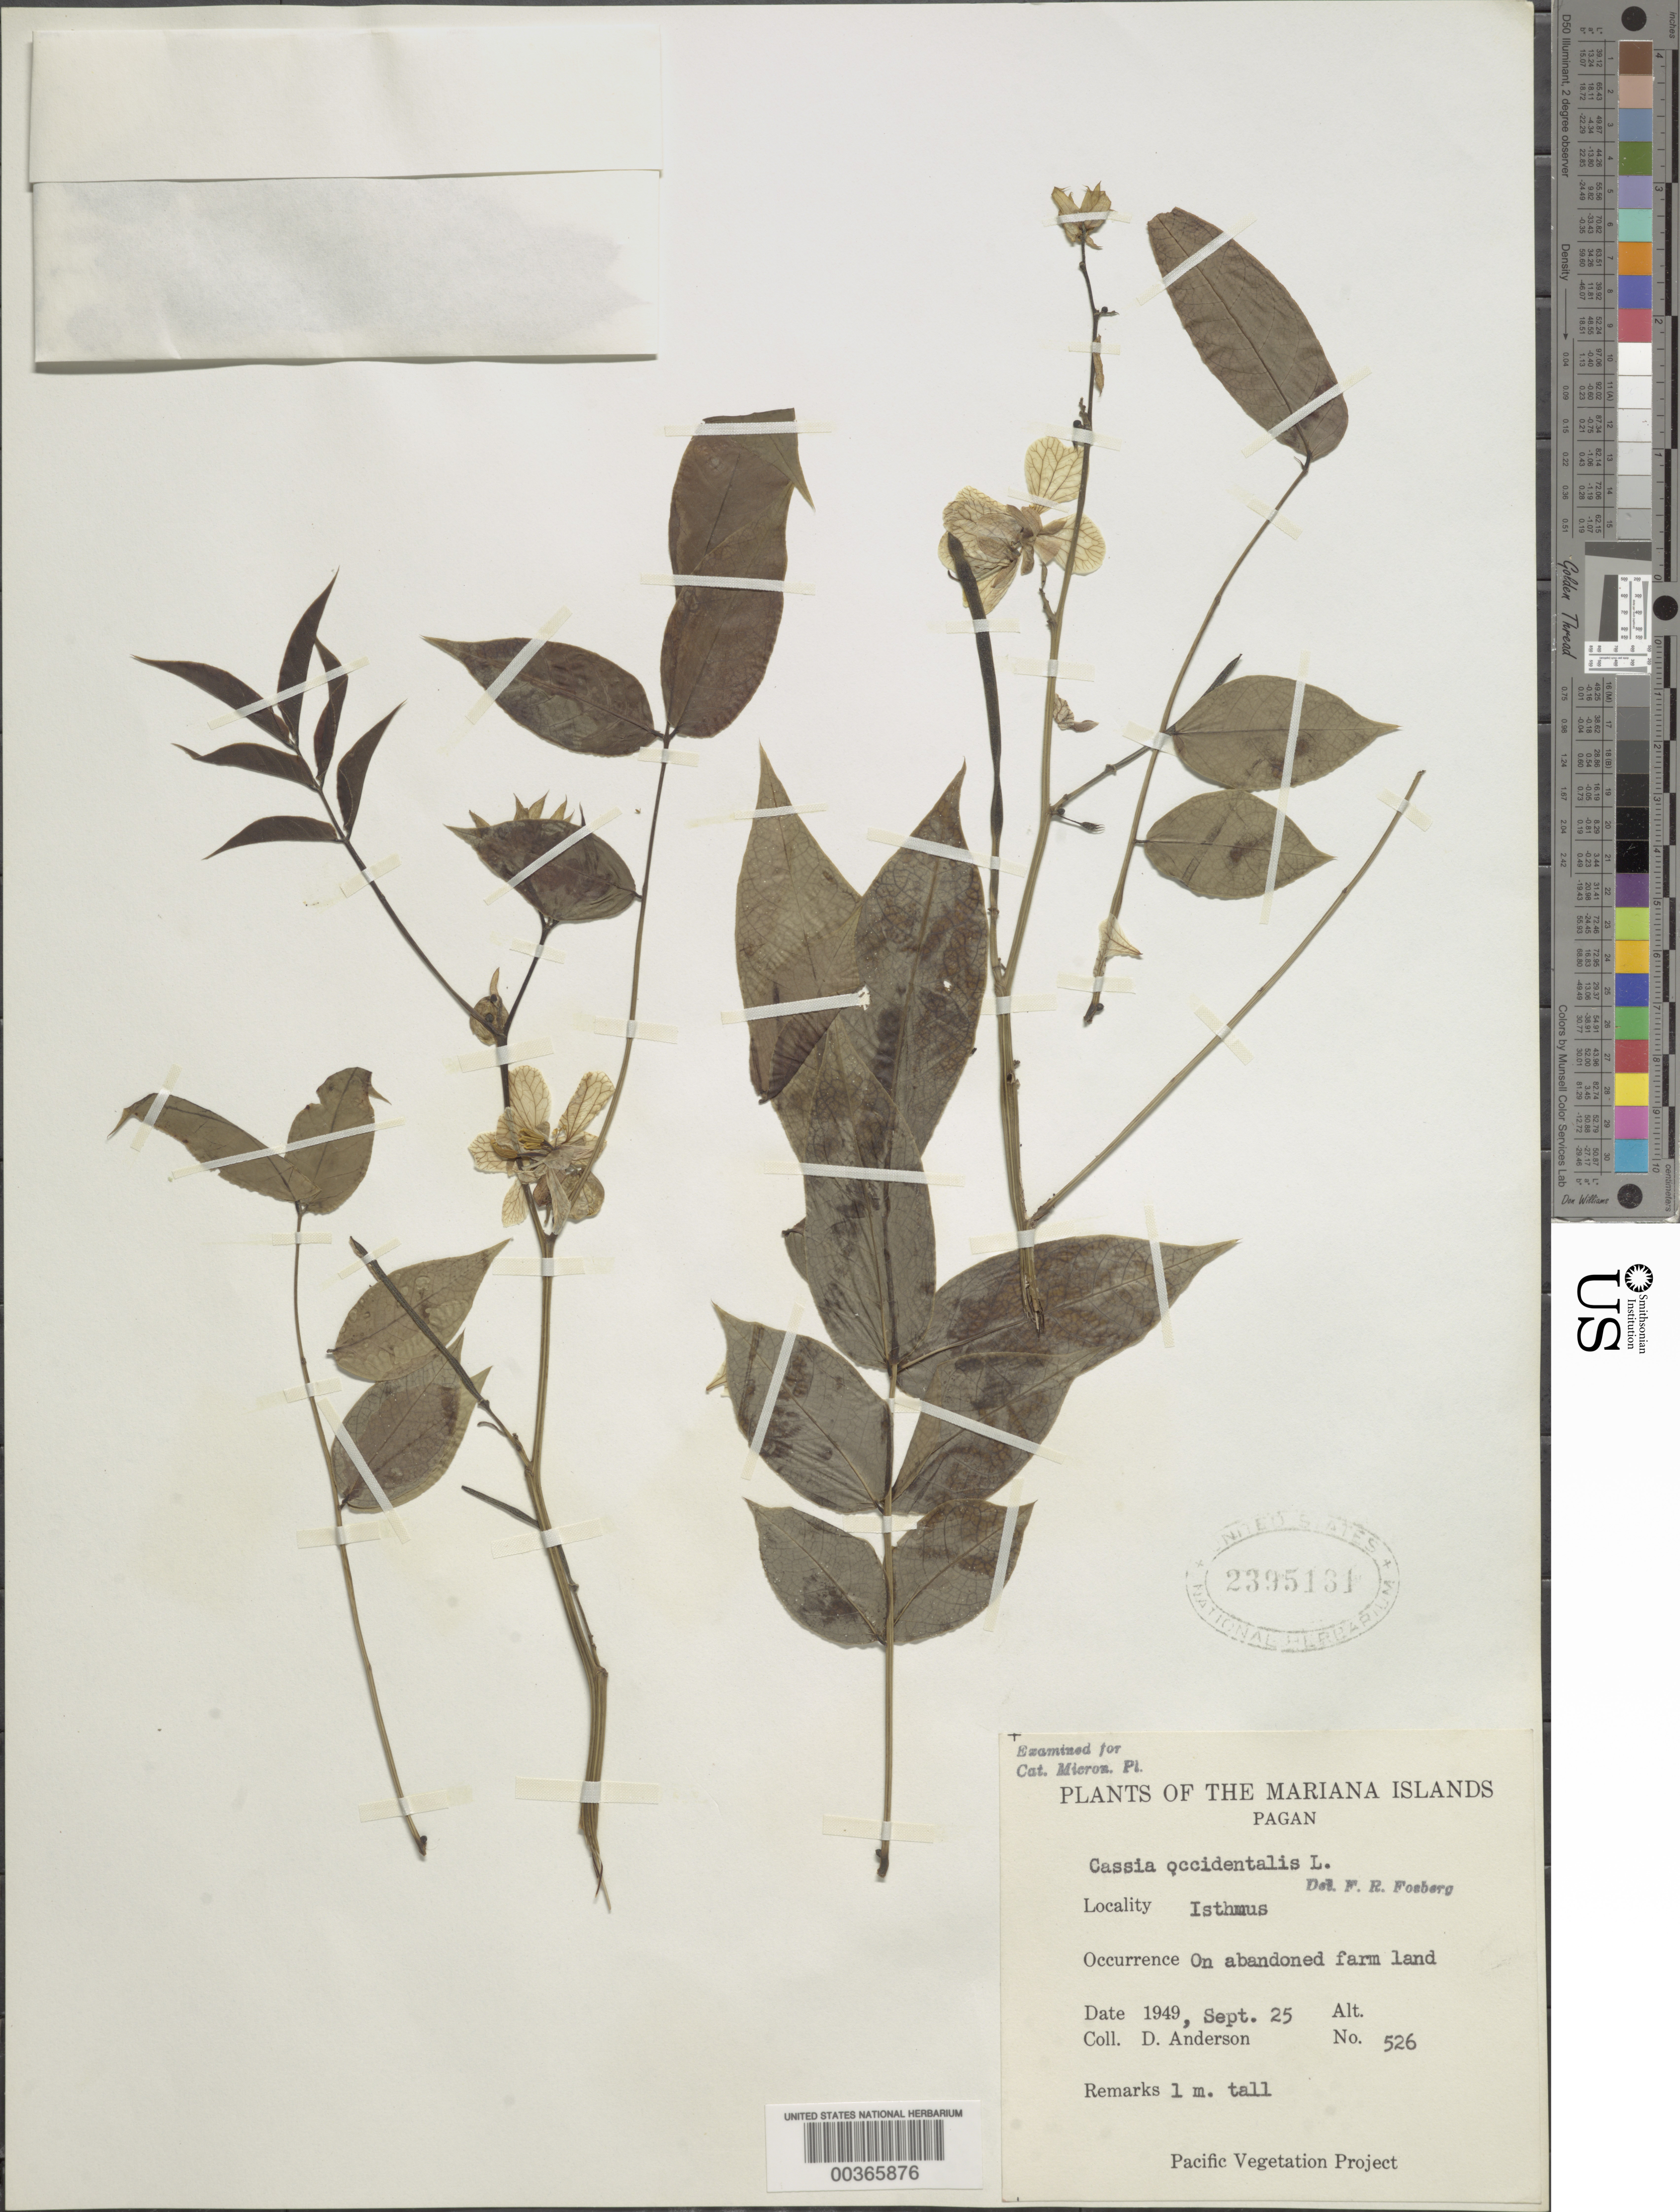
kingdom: Plantae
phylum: Tracheophyta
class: Magnoliopsida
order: Fabales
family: Fabaceae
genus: Senna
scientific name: Senna occidentalis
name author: (L.) Link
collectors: D. Anderson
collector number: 526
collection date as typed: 25 Sep 1949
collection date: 1949-09-25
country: Northern Mariana Islands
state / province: Northern Islands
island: Pagan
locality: Isthmus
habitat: On abandoned farm land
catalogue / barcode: US 2395131